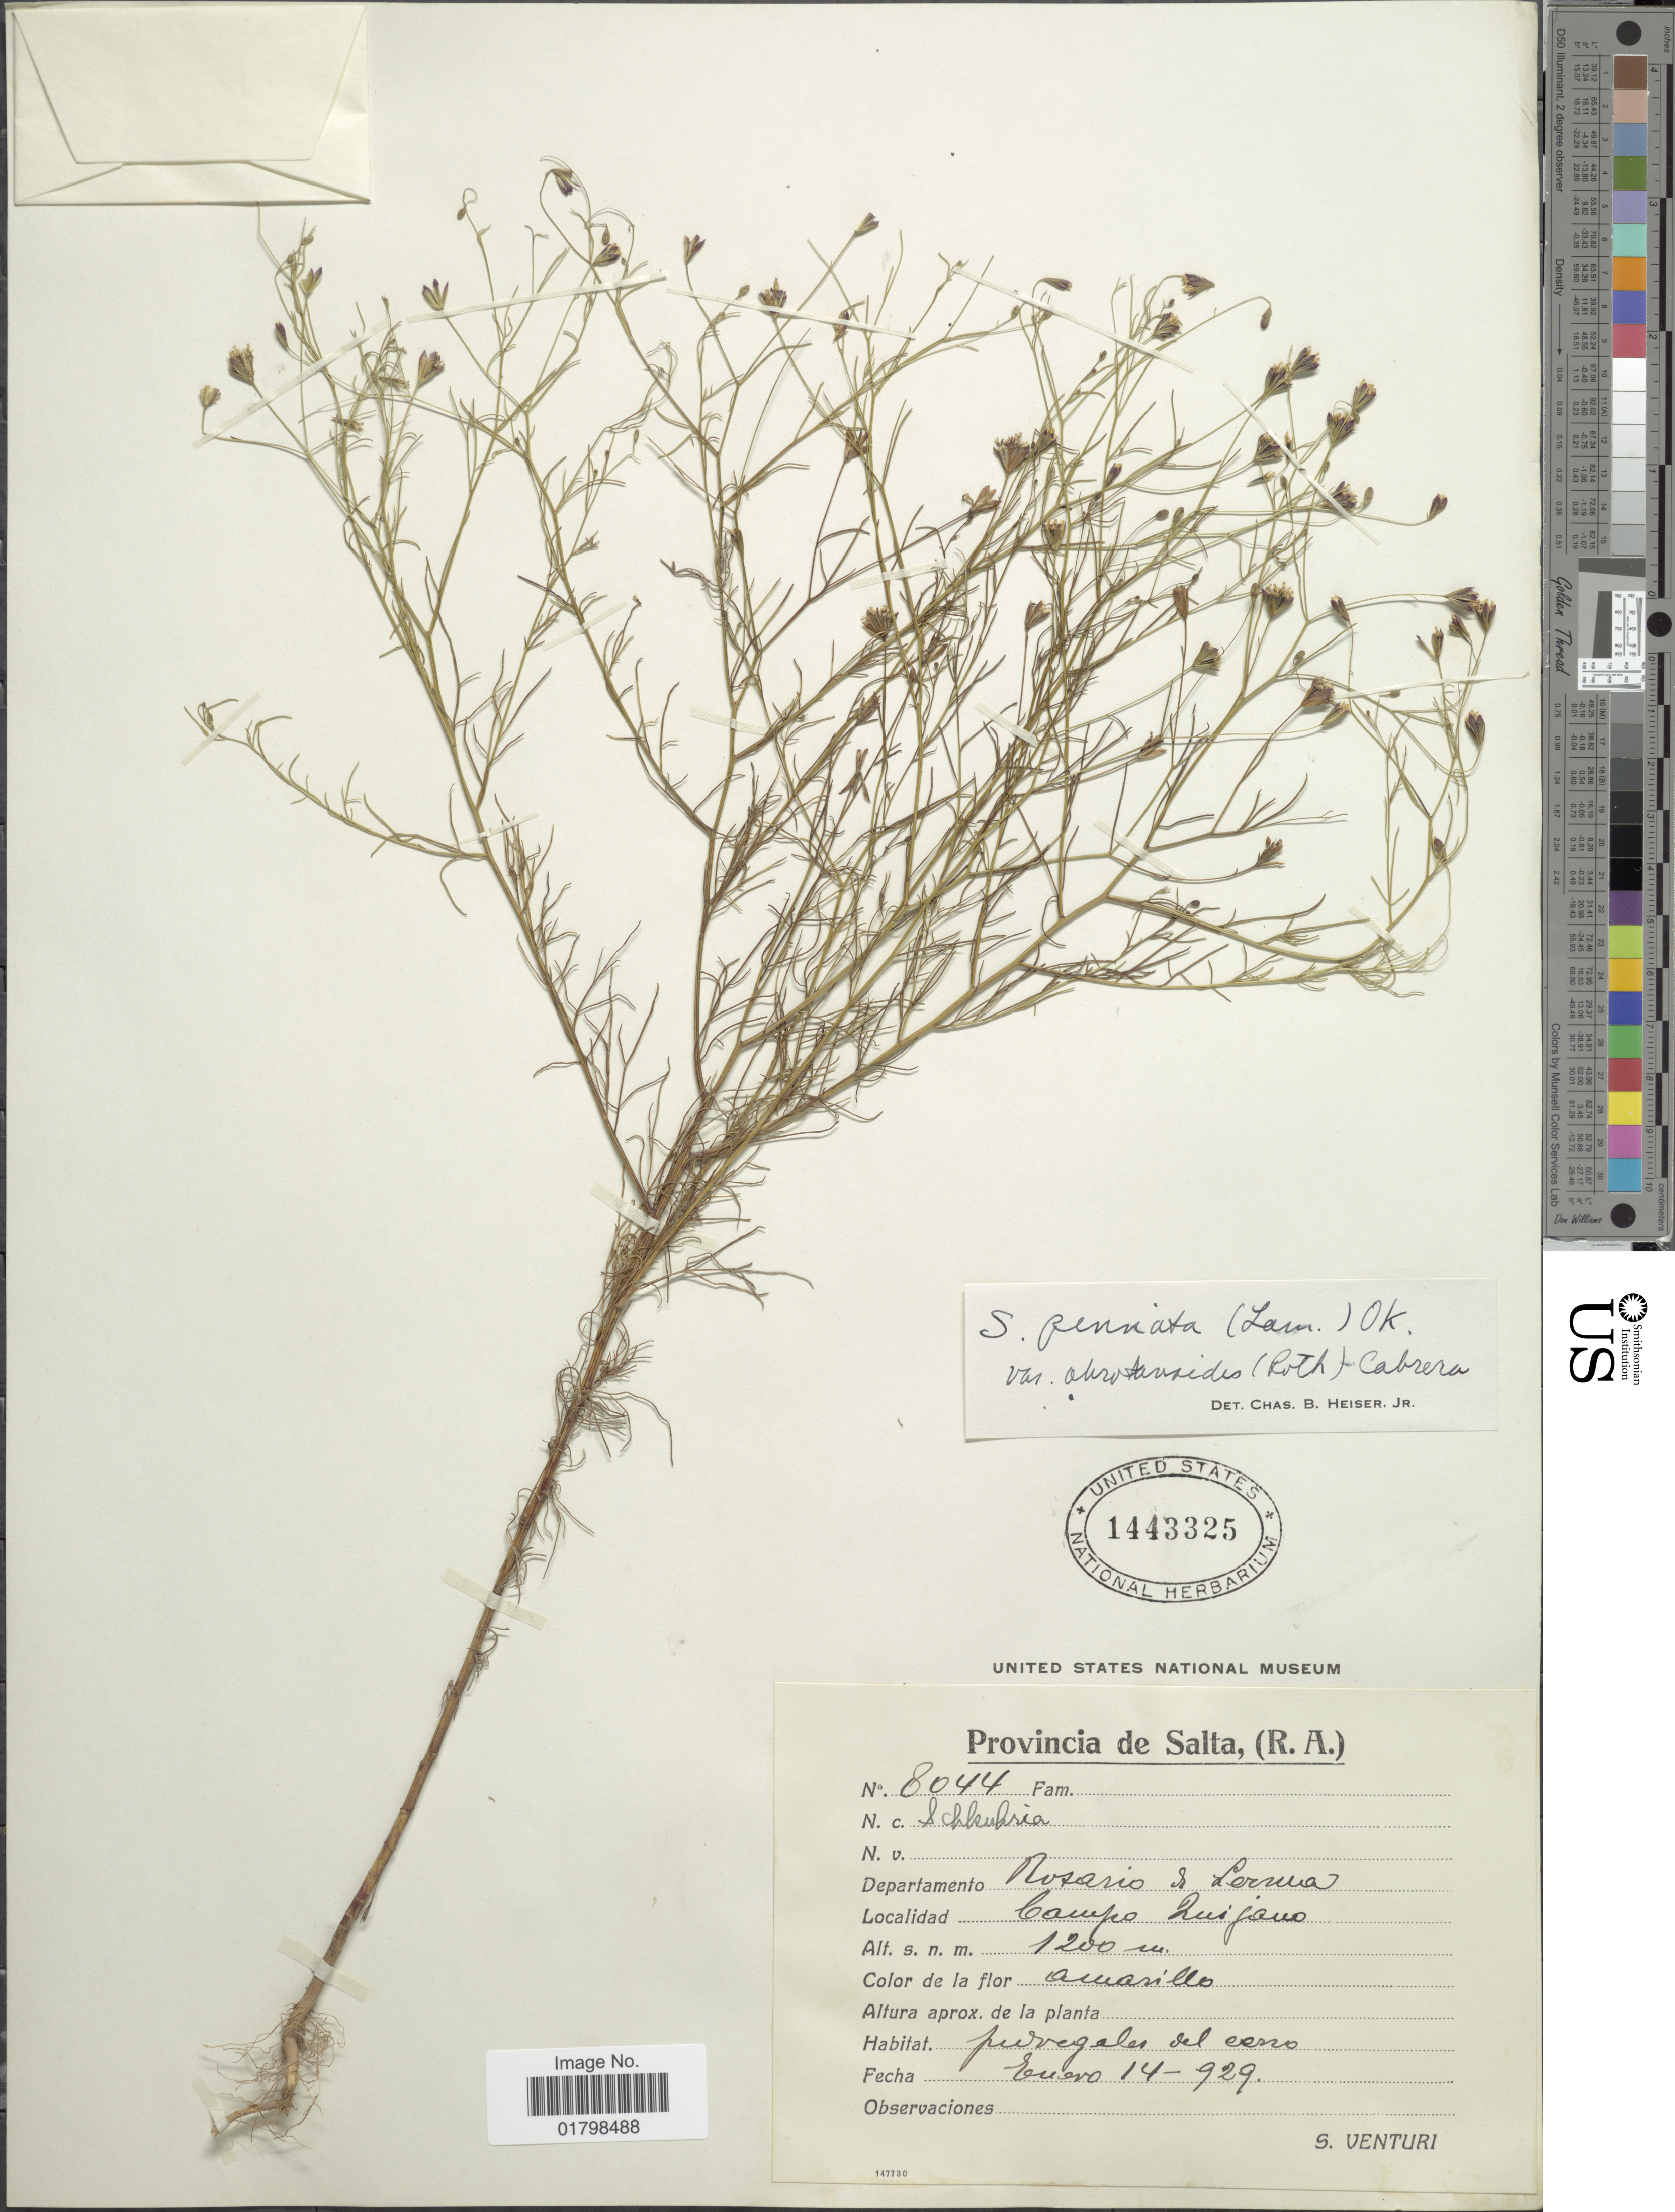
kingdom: Plantae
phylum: Tracheophyta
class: Magnoliopsida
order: Asterales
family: Asteraceae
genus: Schkuhria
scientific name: Schkuhria pinnata var. abrotanoides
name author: (Roth) Cabrera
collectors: S. Venturi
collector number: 8044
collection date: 1929-01-14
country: Argentina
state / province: Salta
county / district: Rosario de Lerma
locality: Campo Quijano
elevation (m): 1200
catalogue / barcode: US 1443325